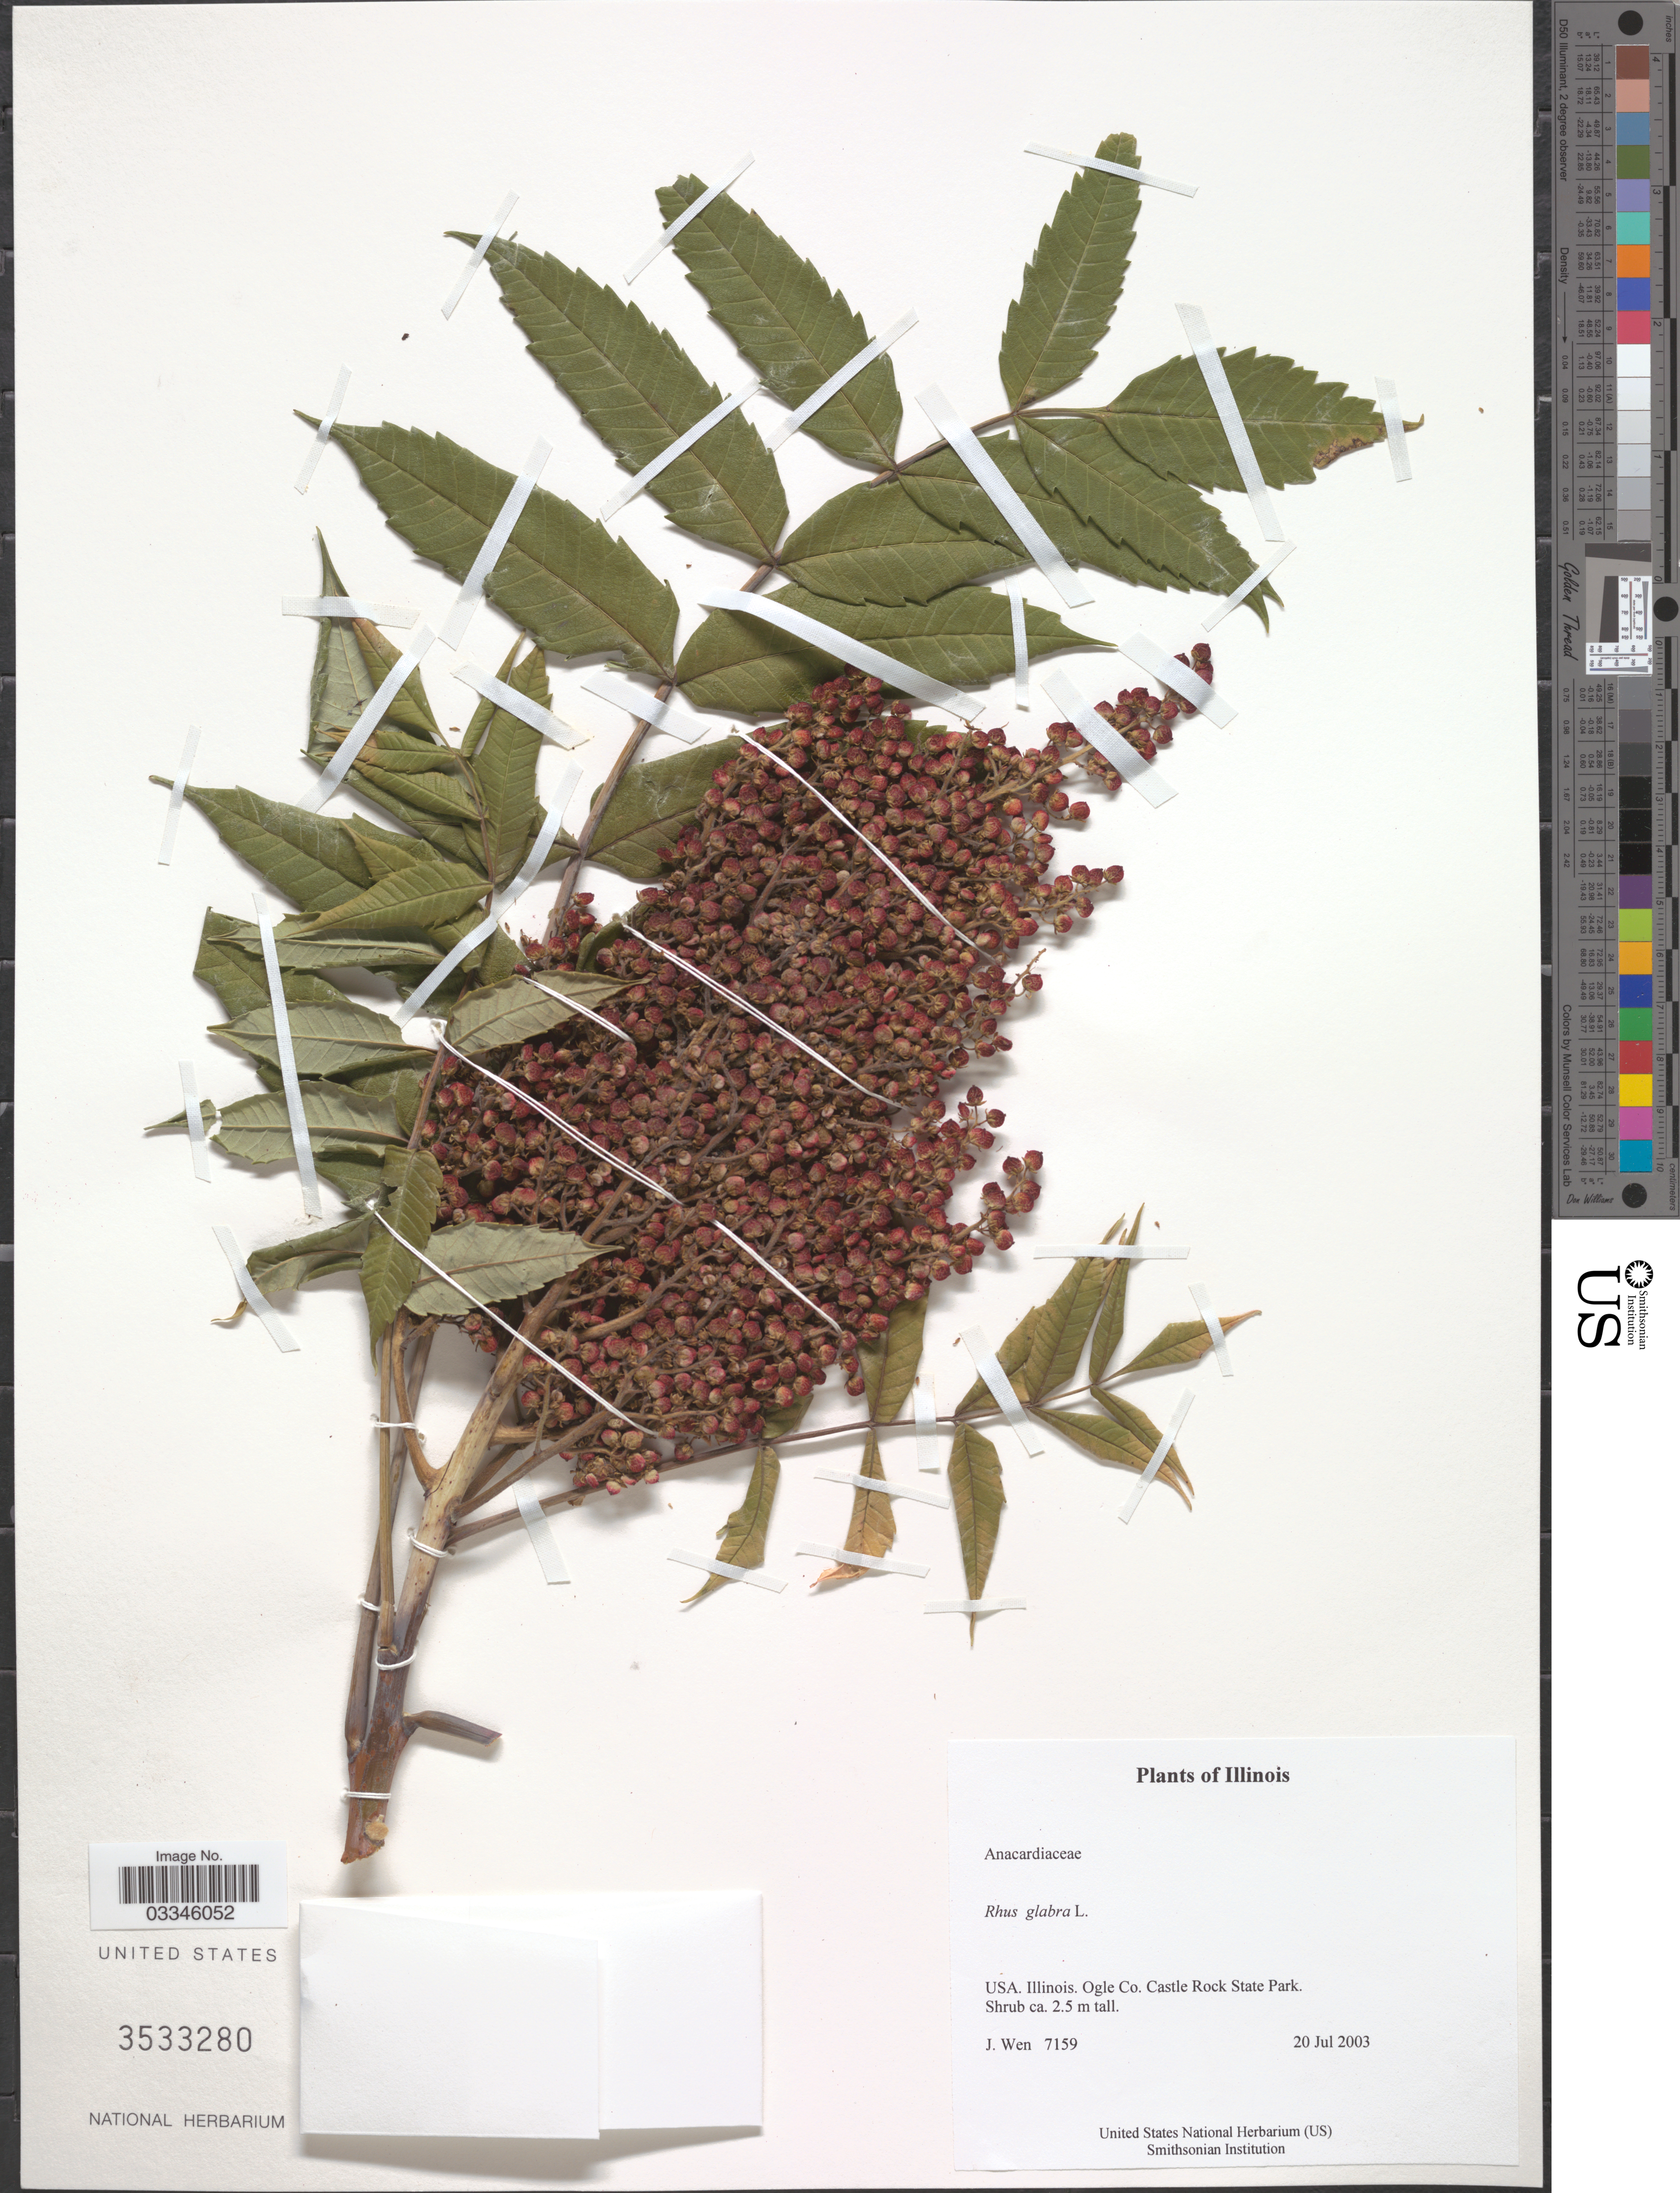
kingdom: Plantae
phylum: Tracheophyta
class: Magnoliopsida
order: Sapindales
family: Anacardiaceae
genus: Rhus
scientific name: Rhus glabra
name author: L.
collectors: J. Wen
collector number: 7159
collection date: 2003-07-20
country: United States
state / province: Illinois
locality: Ogle Co. Castle Rock State Park.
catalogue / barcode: US 3533280